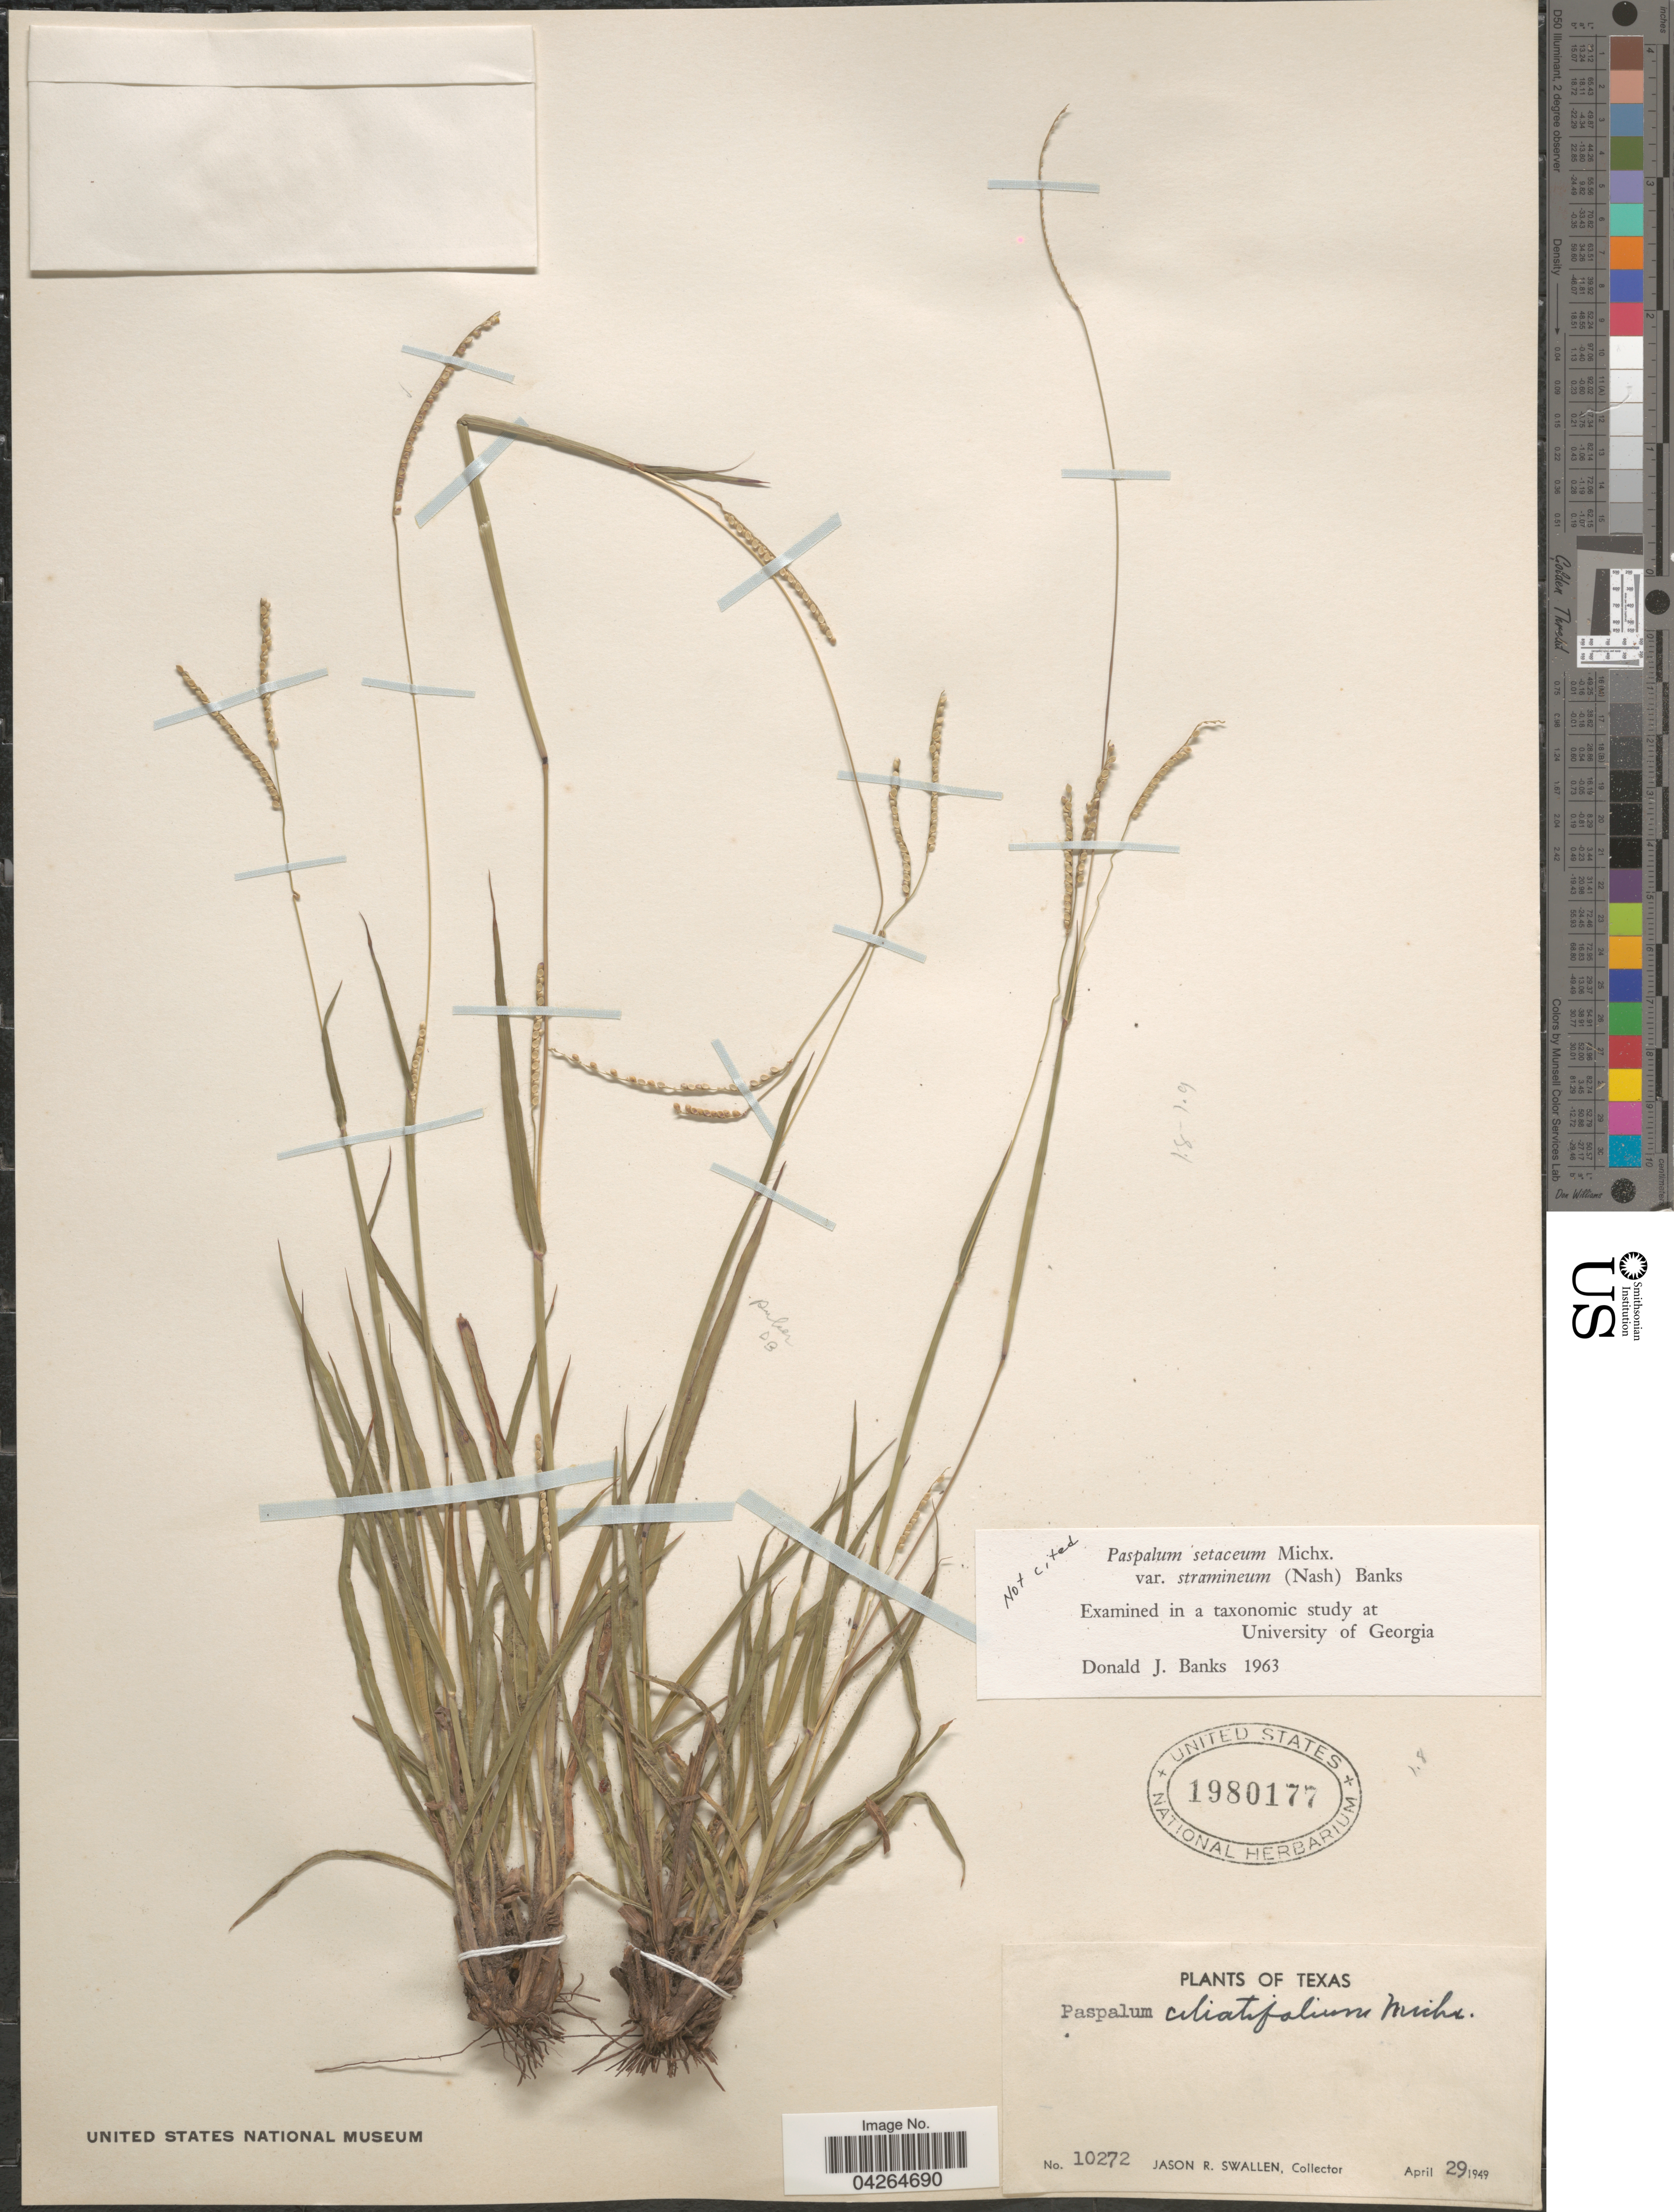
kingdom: Plantae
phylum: Tracheophyta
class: Liliopsida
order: Poales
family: Poaceae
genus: Paspalum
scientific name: Paspalum setaceum var. stramineum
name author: (Nash) D.J. Banks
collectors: J. R. Swallen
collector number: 10272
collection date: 1949-04-29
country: United States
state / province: Texas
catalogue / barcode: US 1980177